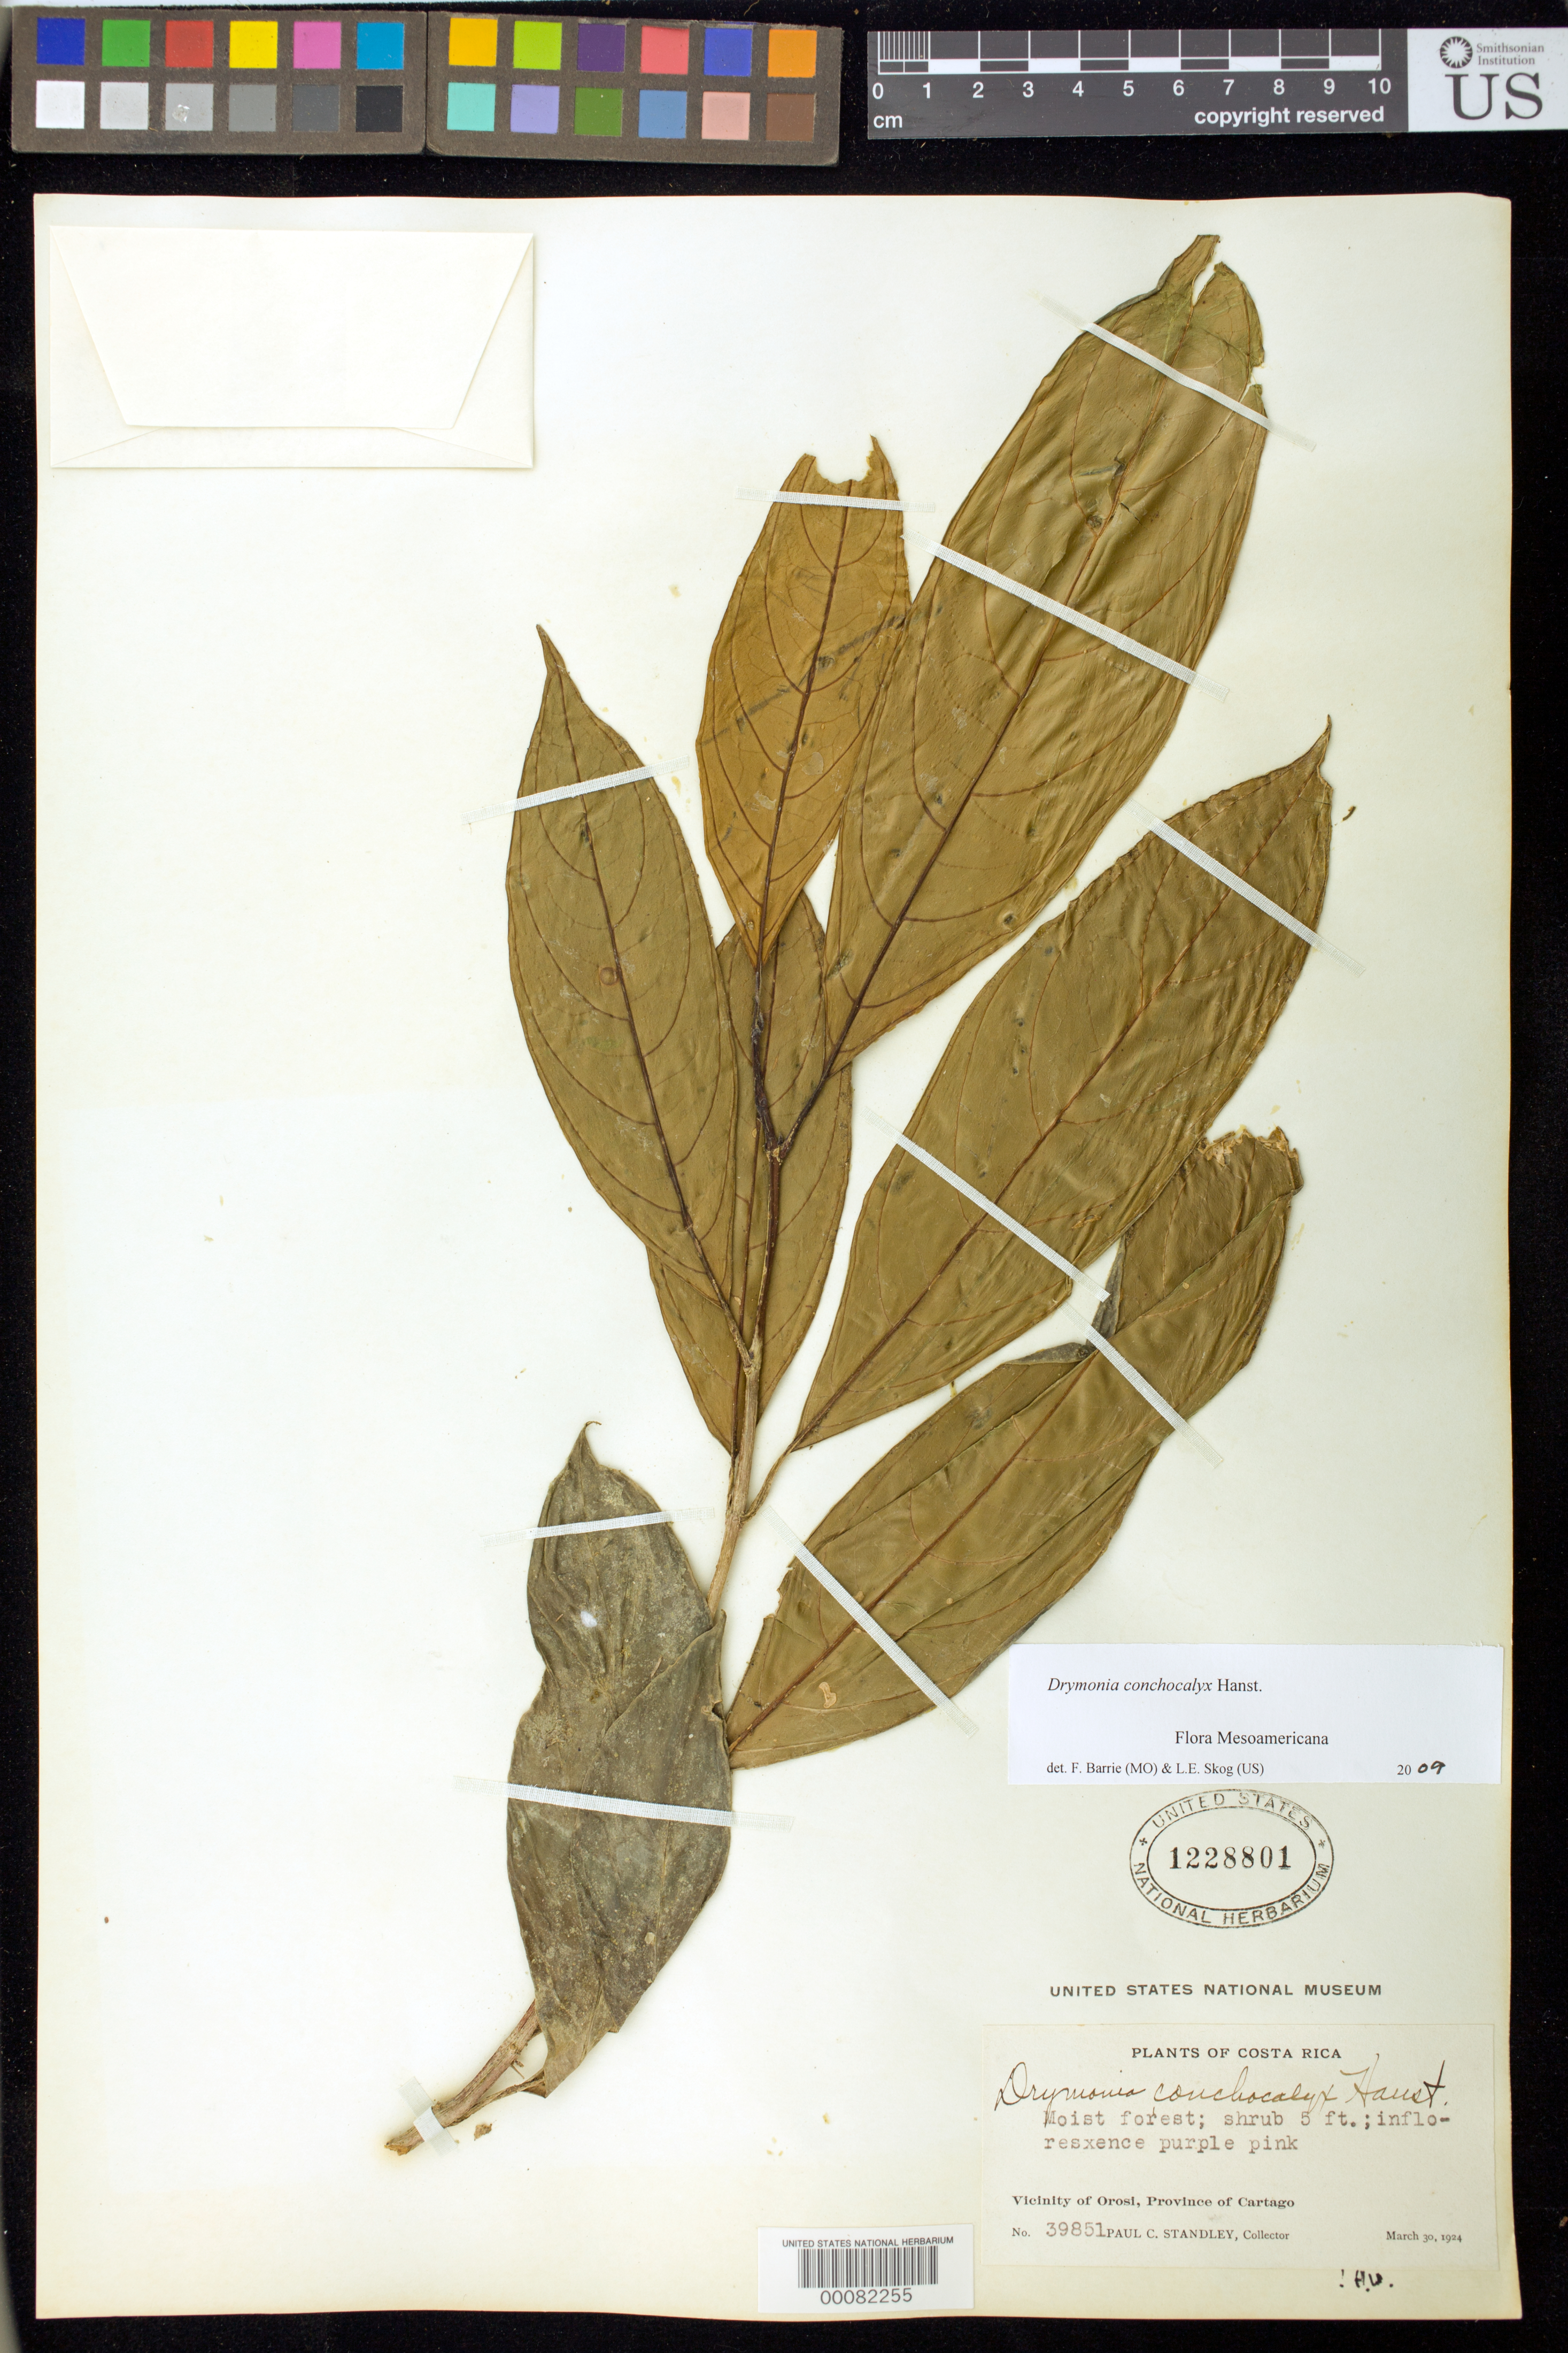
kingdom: Plantae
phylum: Tracheophyta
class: Magnoliopsida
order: Lamiales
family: Gesneriaceae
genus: Drymonia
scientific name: Drymonia conchocalyx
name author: Hanst.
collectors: P. C. Standley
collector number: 39851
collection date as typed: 30 Mar 1924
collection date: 1924-03-30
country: Costa Rica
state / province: Cartago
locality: Vicinity of Orosi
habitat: Moist forest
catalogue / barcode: US 1228801